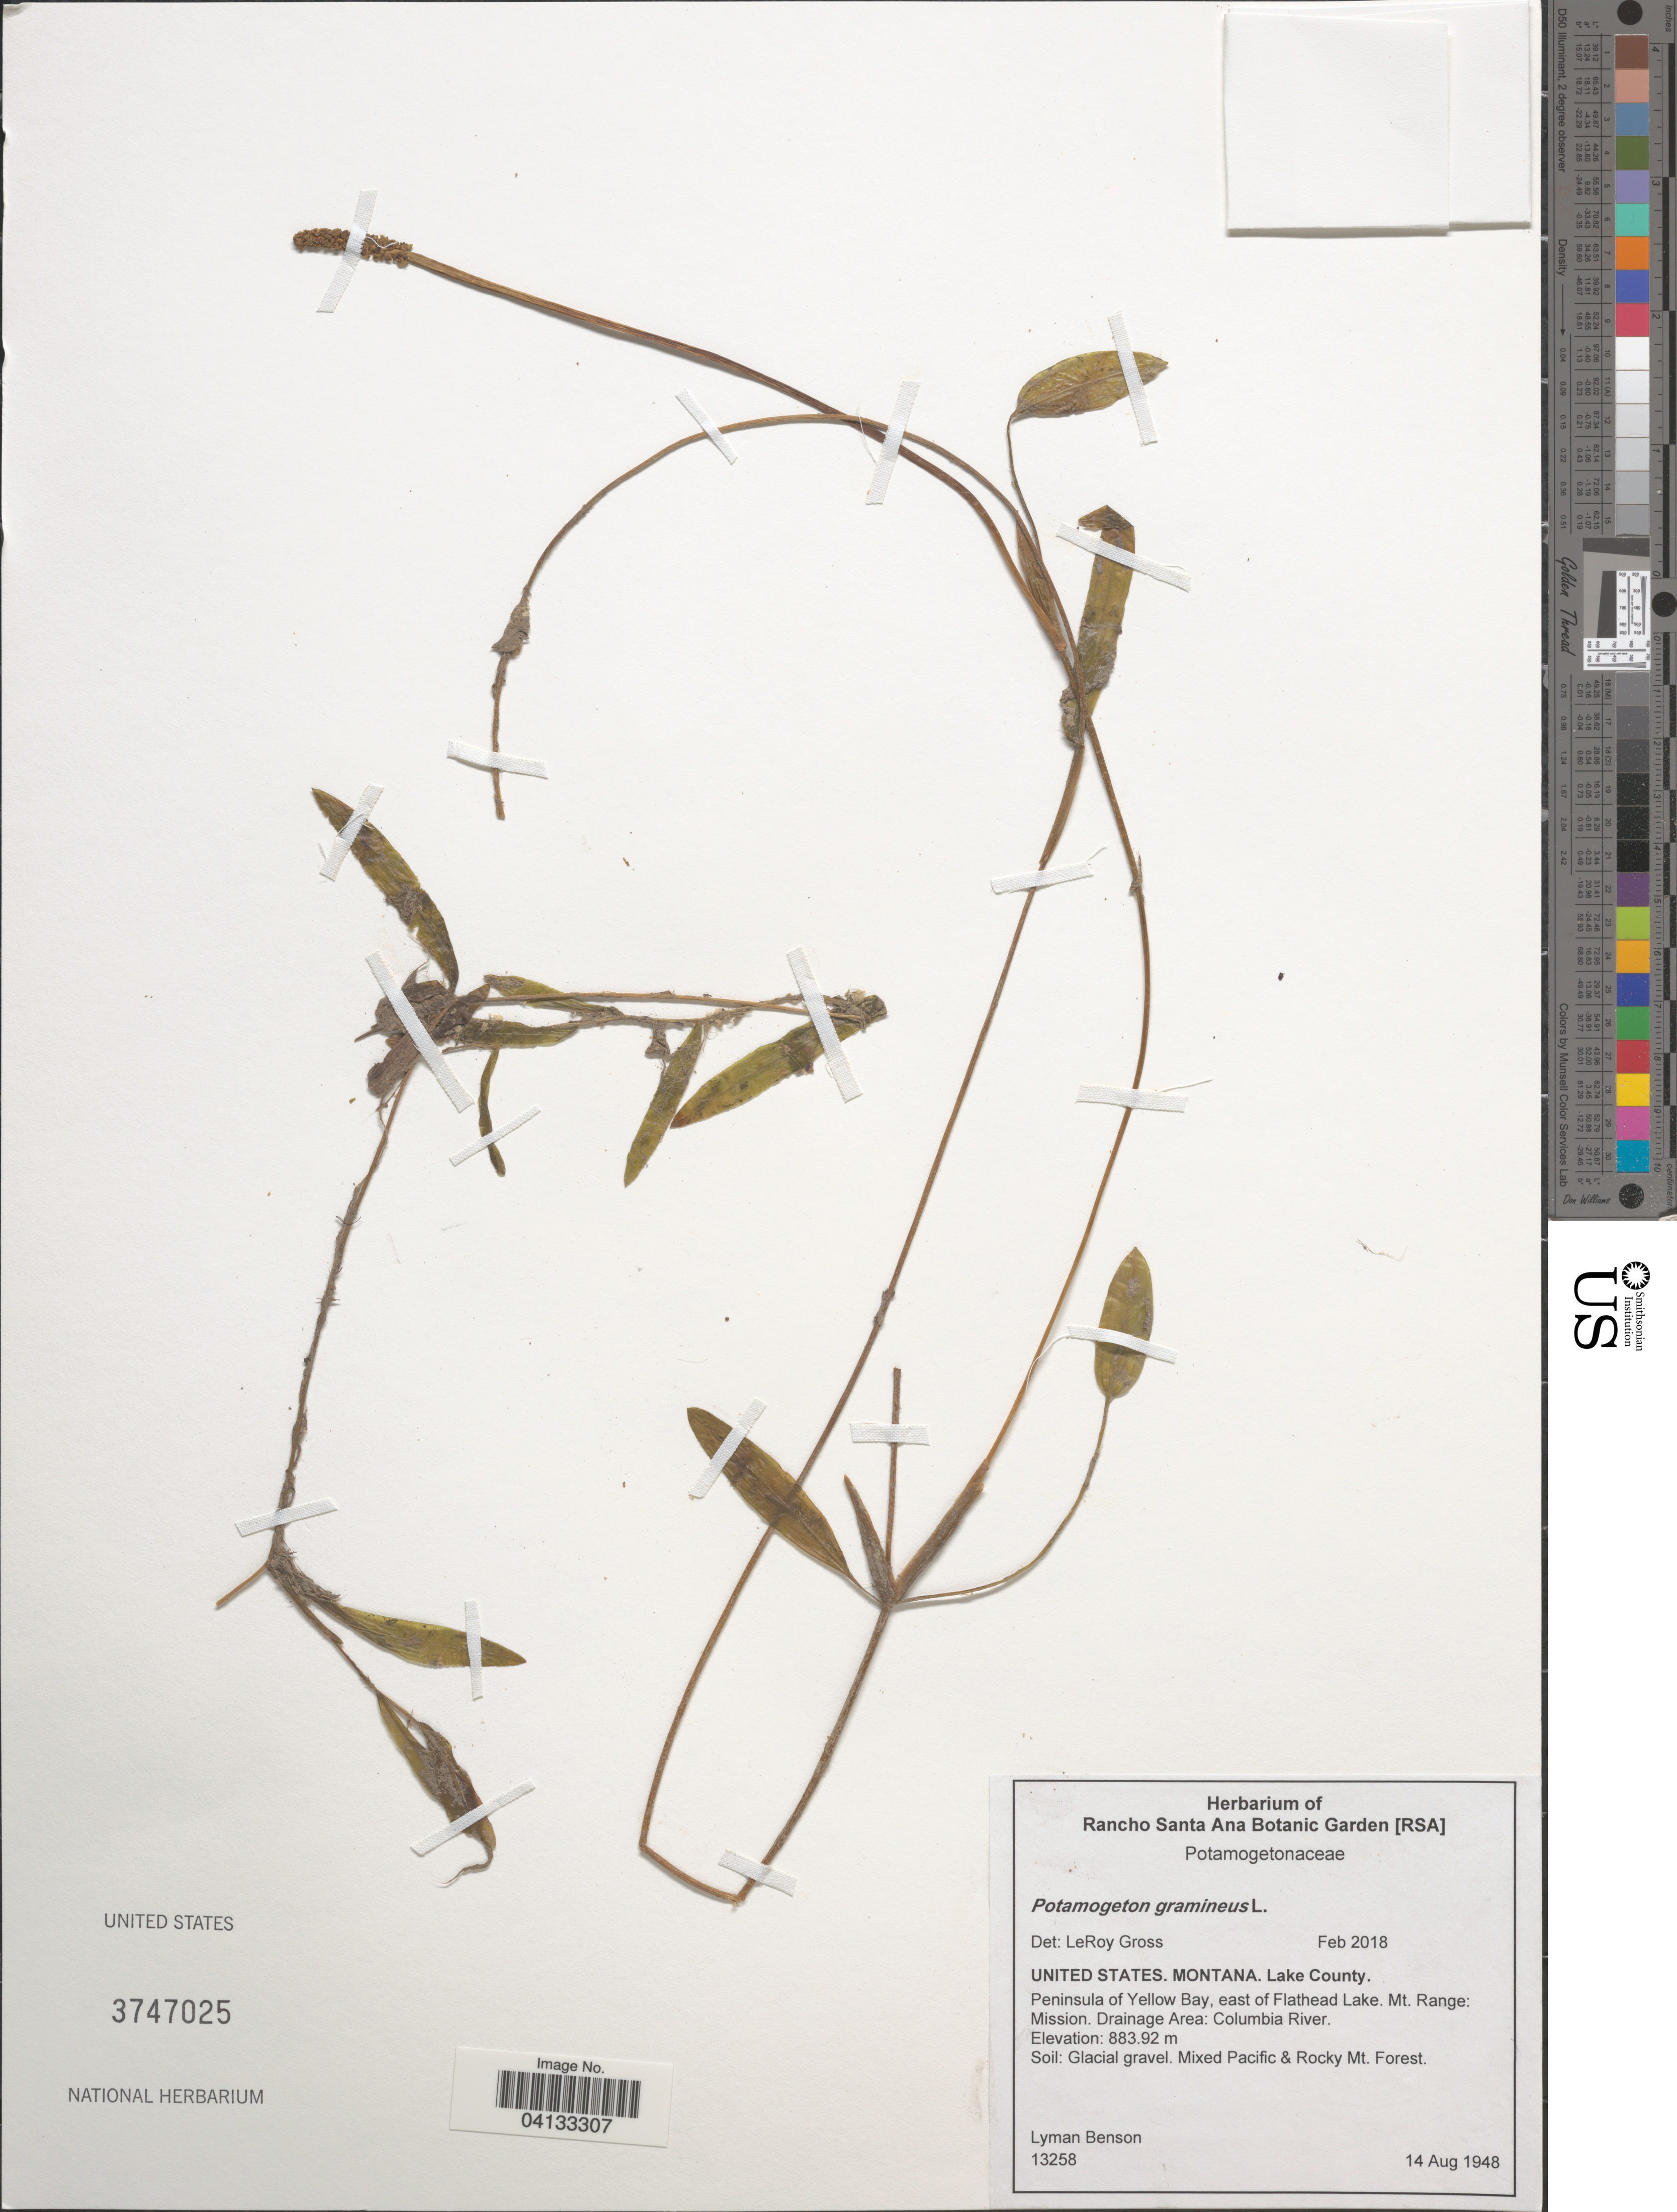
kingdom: Plantae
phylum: Tracheophyta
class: Liliopsida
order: Alismatales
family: Potamogetonaceae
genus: Potamogeton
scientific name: Potamogeton gramineus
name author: L.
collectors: L. D. Benson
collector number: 13258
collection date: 1948-08-14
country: United States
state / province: Montana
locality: Lake County. Peninsula of Yellow Bay, east of Flathead Lake. Mt. Range: Mission. Drainage Area: Columbia River.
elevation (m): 883.92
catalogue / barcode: US 3747025